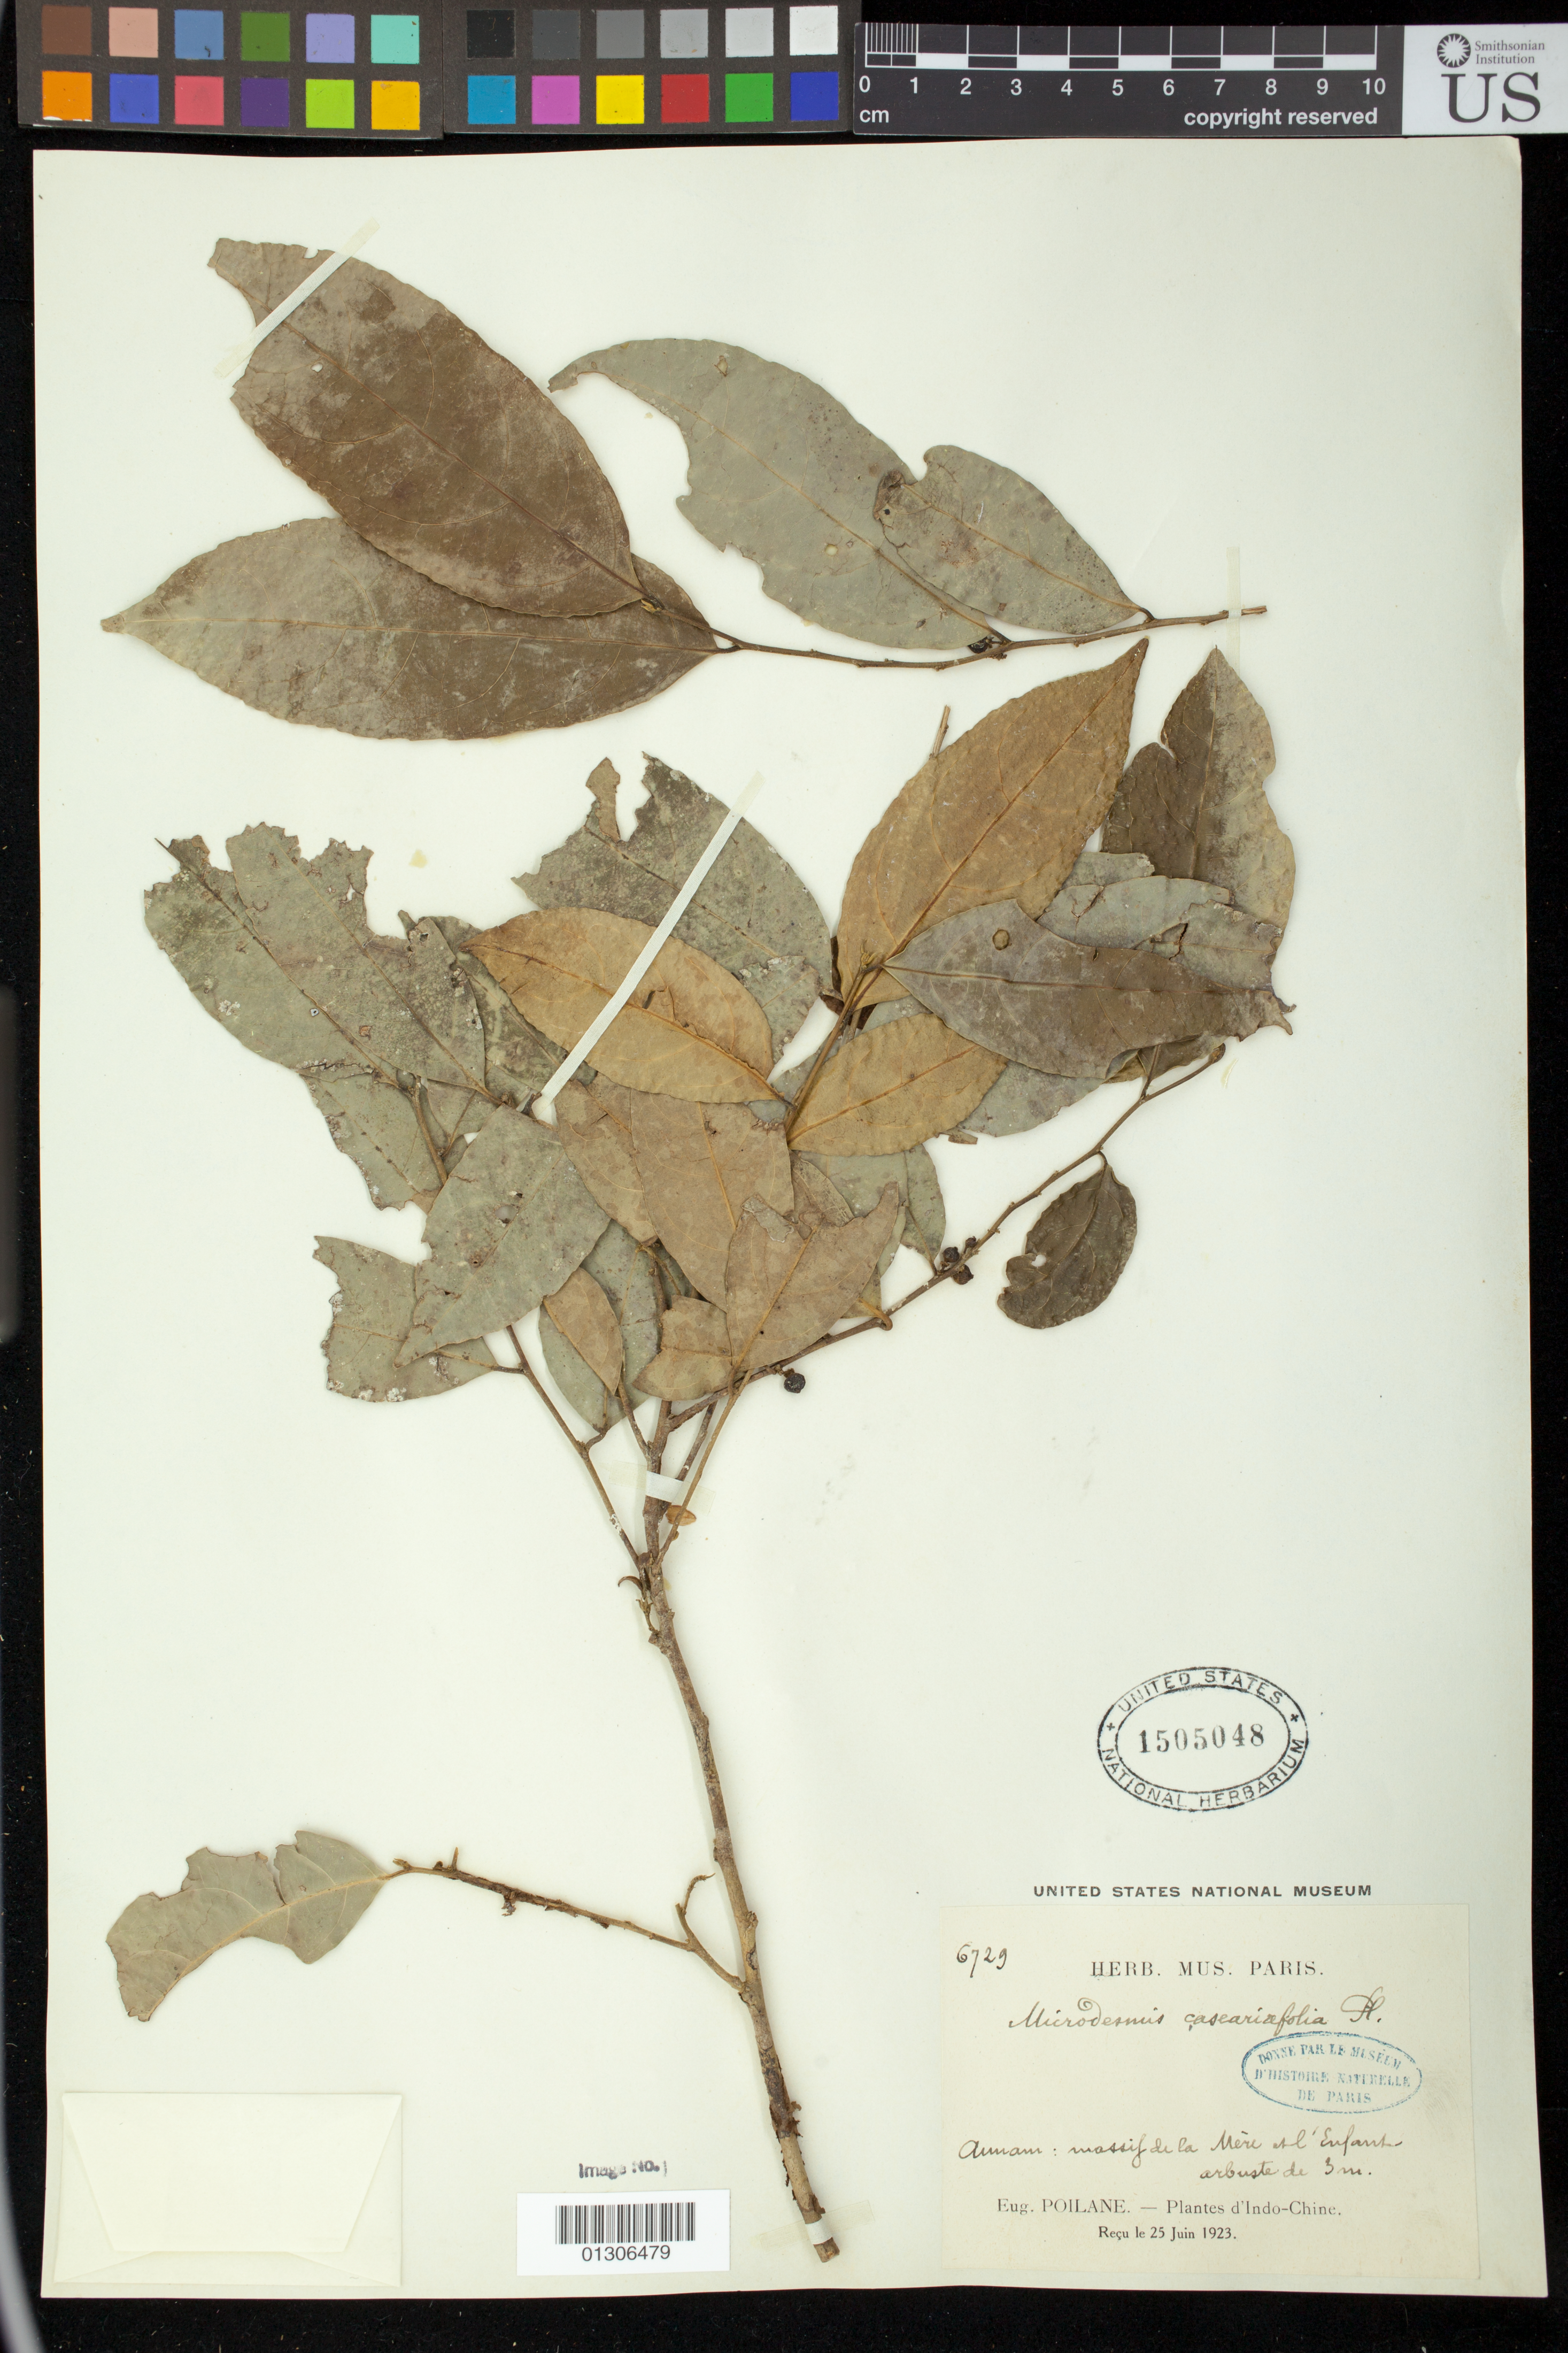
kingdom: Plantae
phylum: Tracheophyta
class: Magnoliopsida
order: Malpighiales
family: Pandaceae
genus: Microdesmis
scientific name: Microdesmis casearifolia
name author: Planch. & Hook.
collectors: E. Poilane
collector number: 6729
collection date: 1923-06-25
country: Vietnam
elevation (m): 3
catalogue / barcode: US 1505048